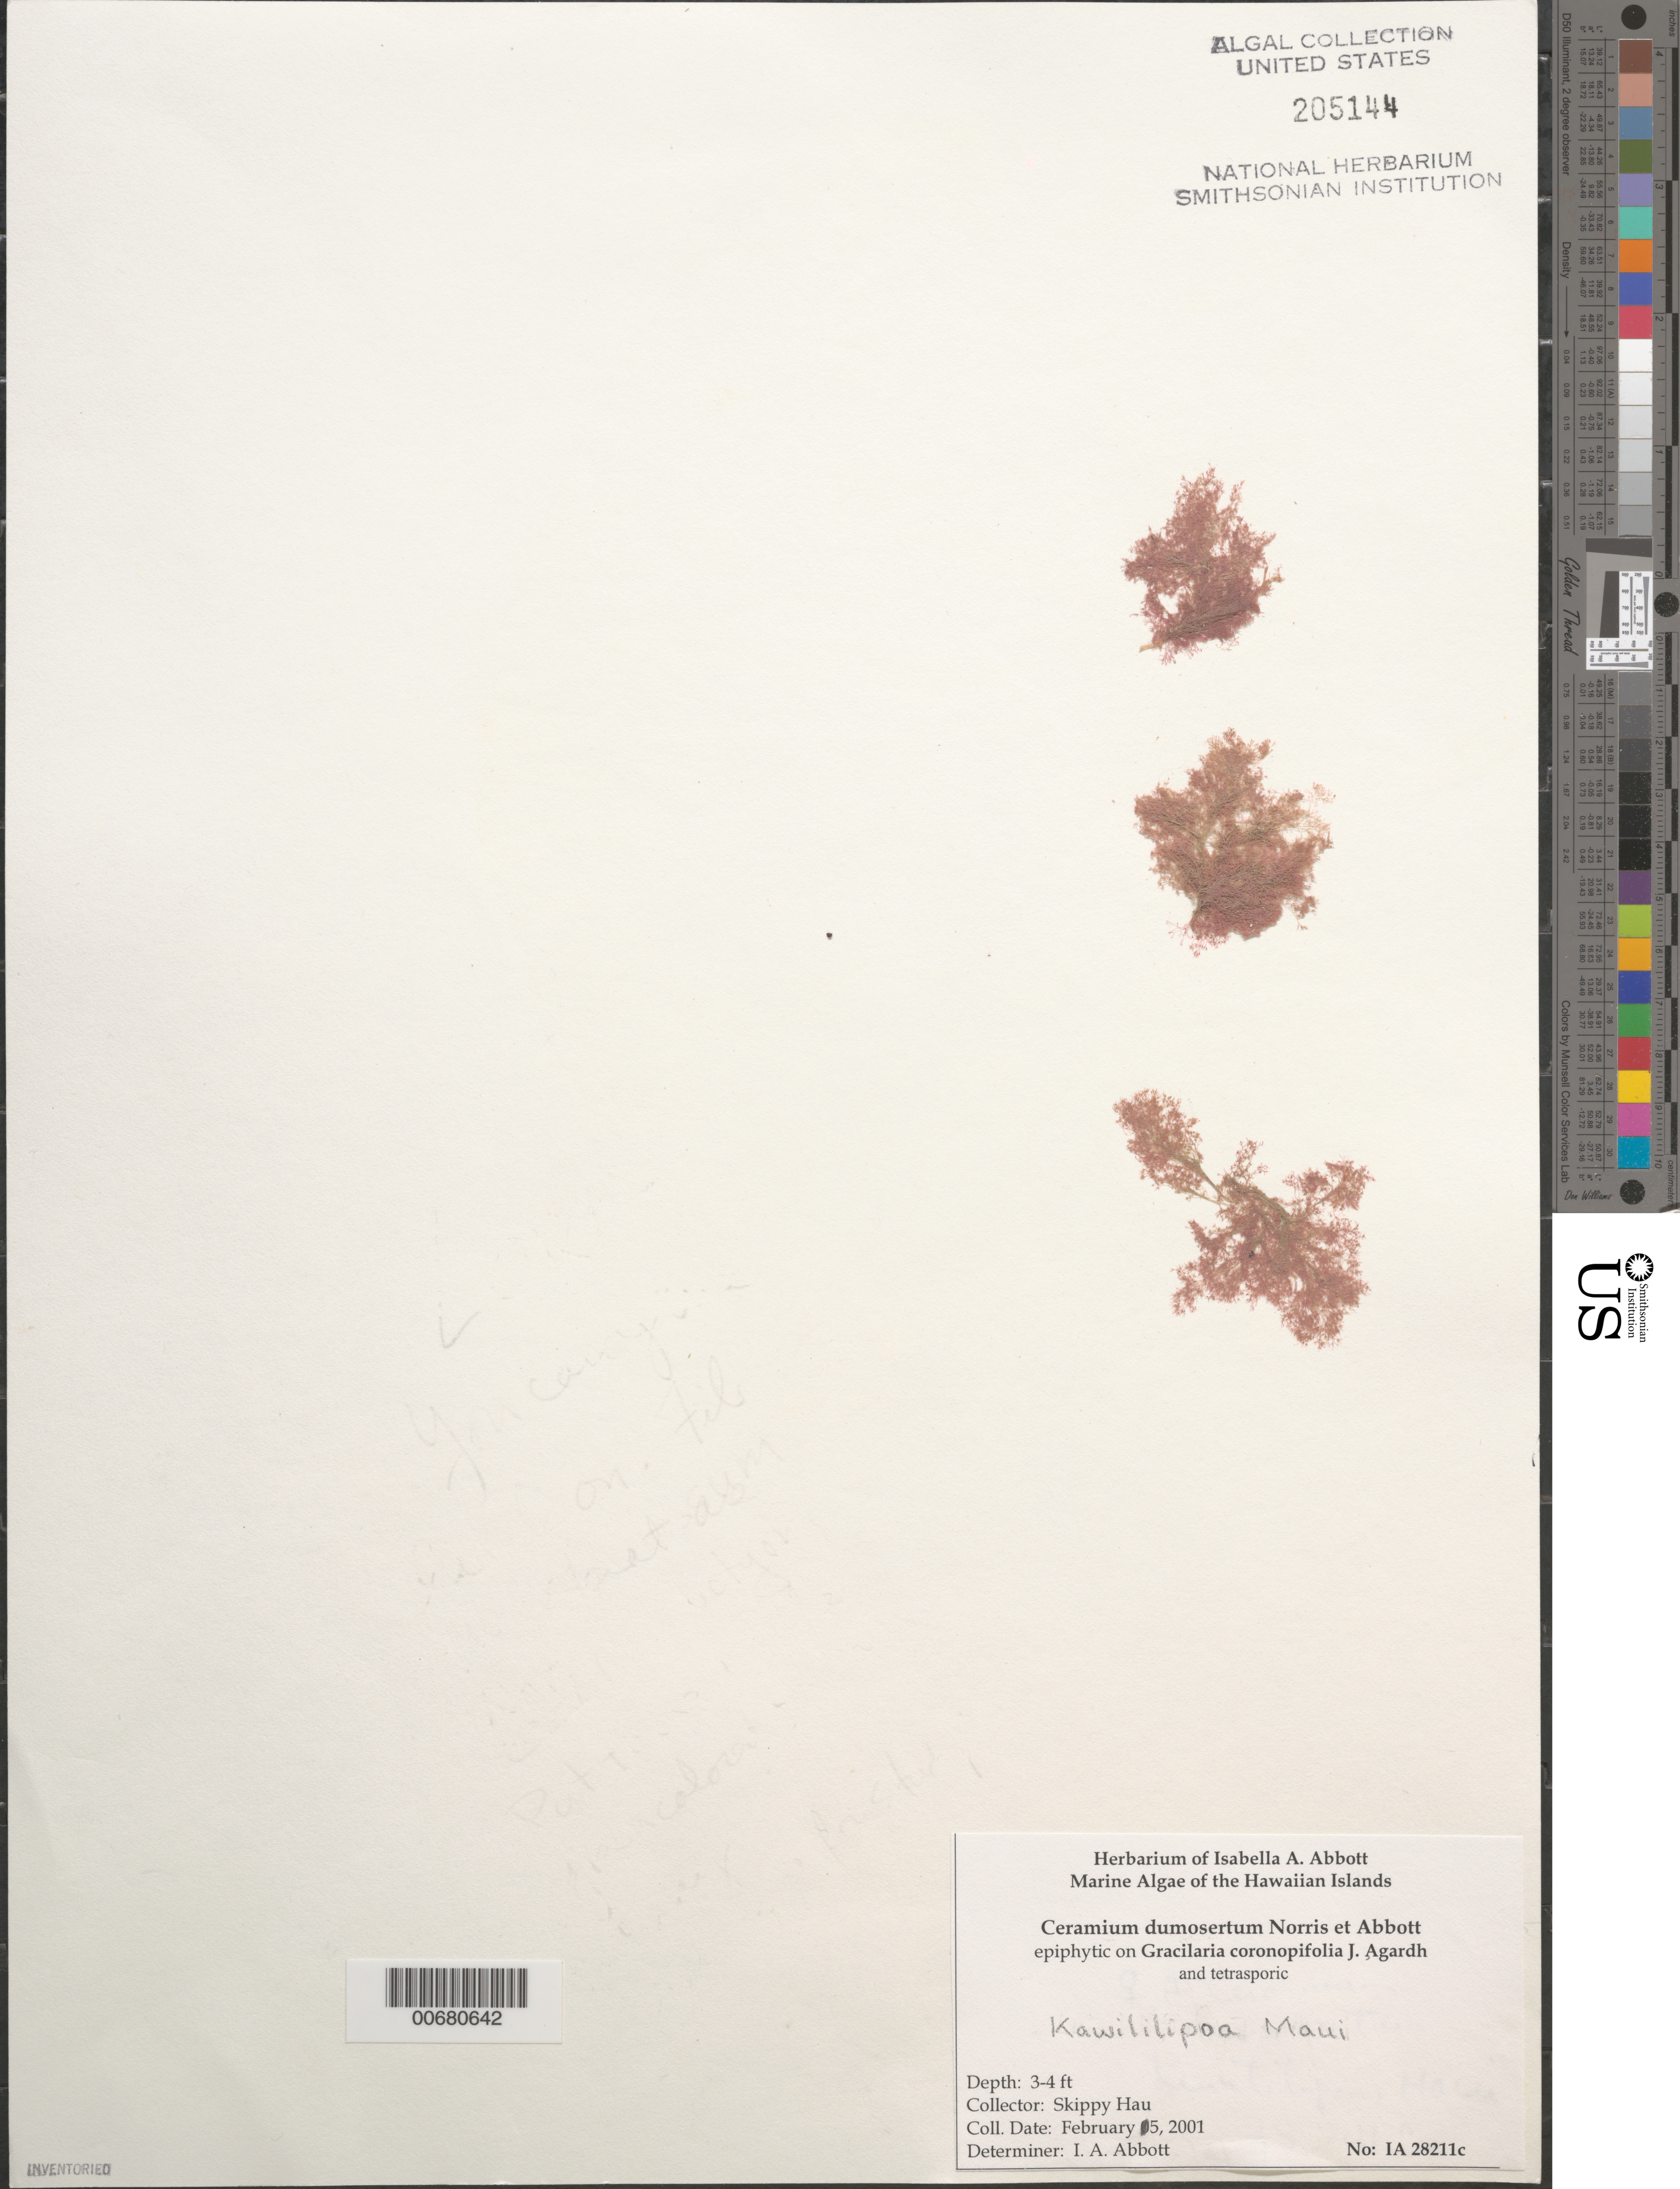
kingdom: Plantae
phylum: Rhodophyta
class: Florideophyceae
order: Ceramiales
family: Ceramiaceae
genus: Ceramium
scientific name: Ceramium dumosertum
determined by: Abbott, Isabella A.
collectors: S. Hau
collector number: IAA 28211c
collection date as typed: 05 Feb 2001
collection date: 2001-02-05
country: United States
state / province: Hawaii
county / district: Maui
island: Maui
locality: Kawililipoa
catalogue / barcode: US 205144